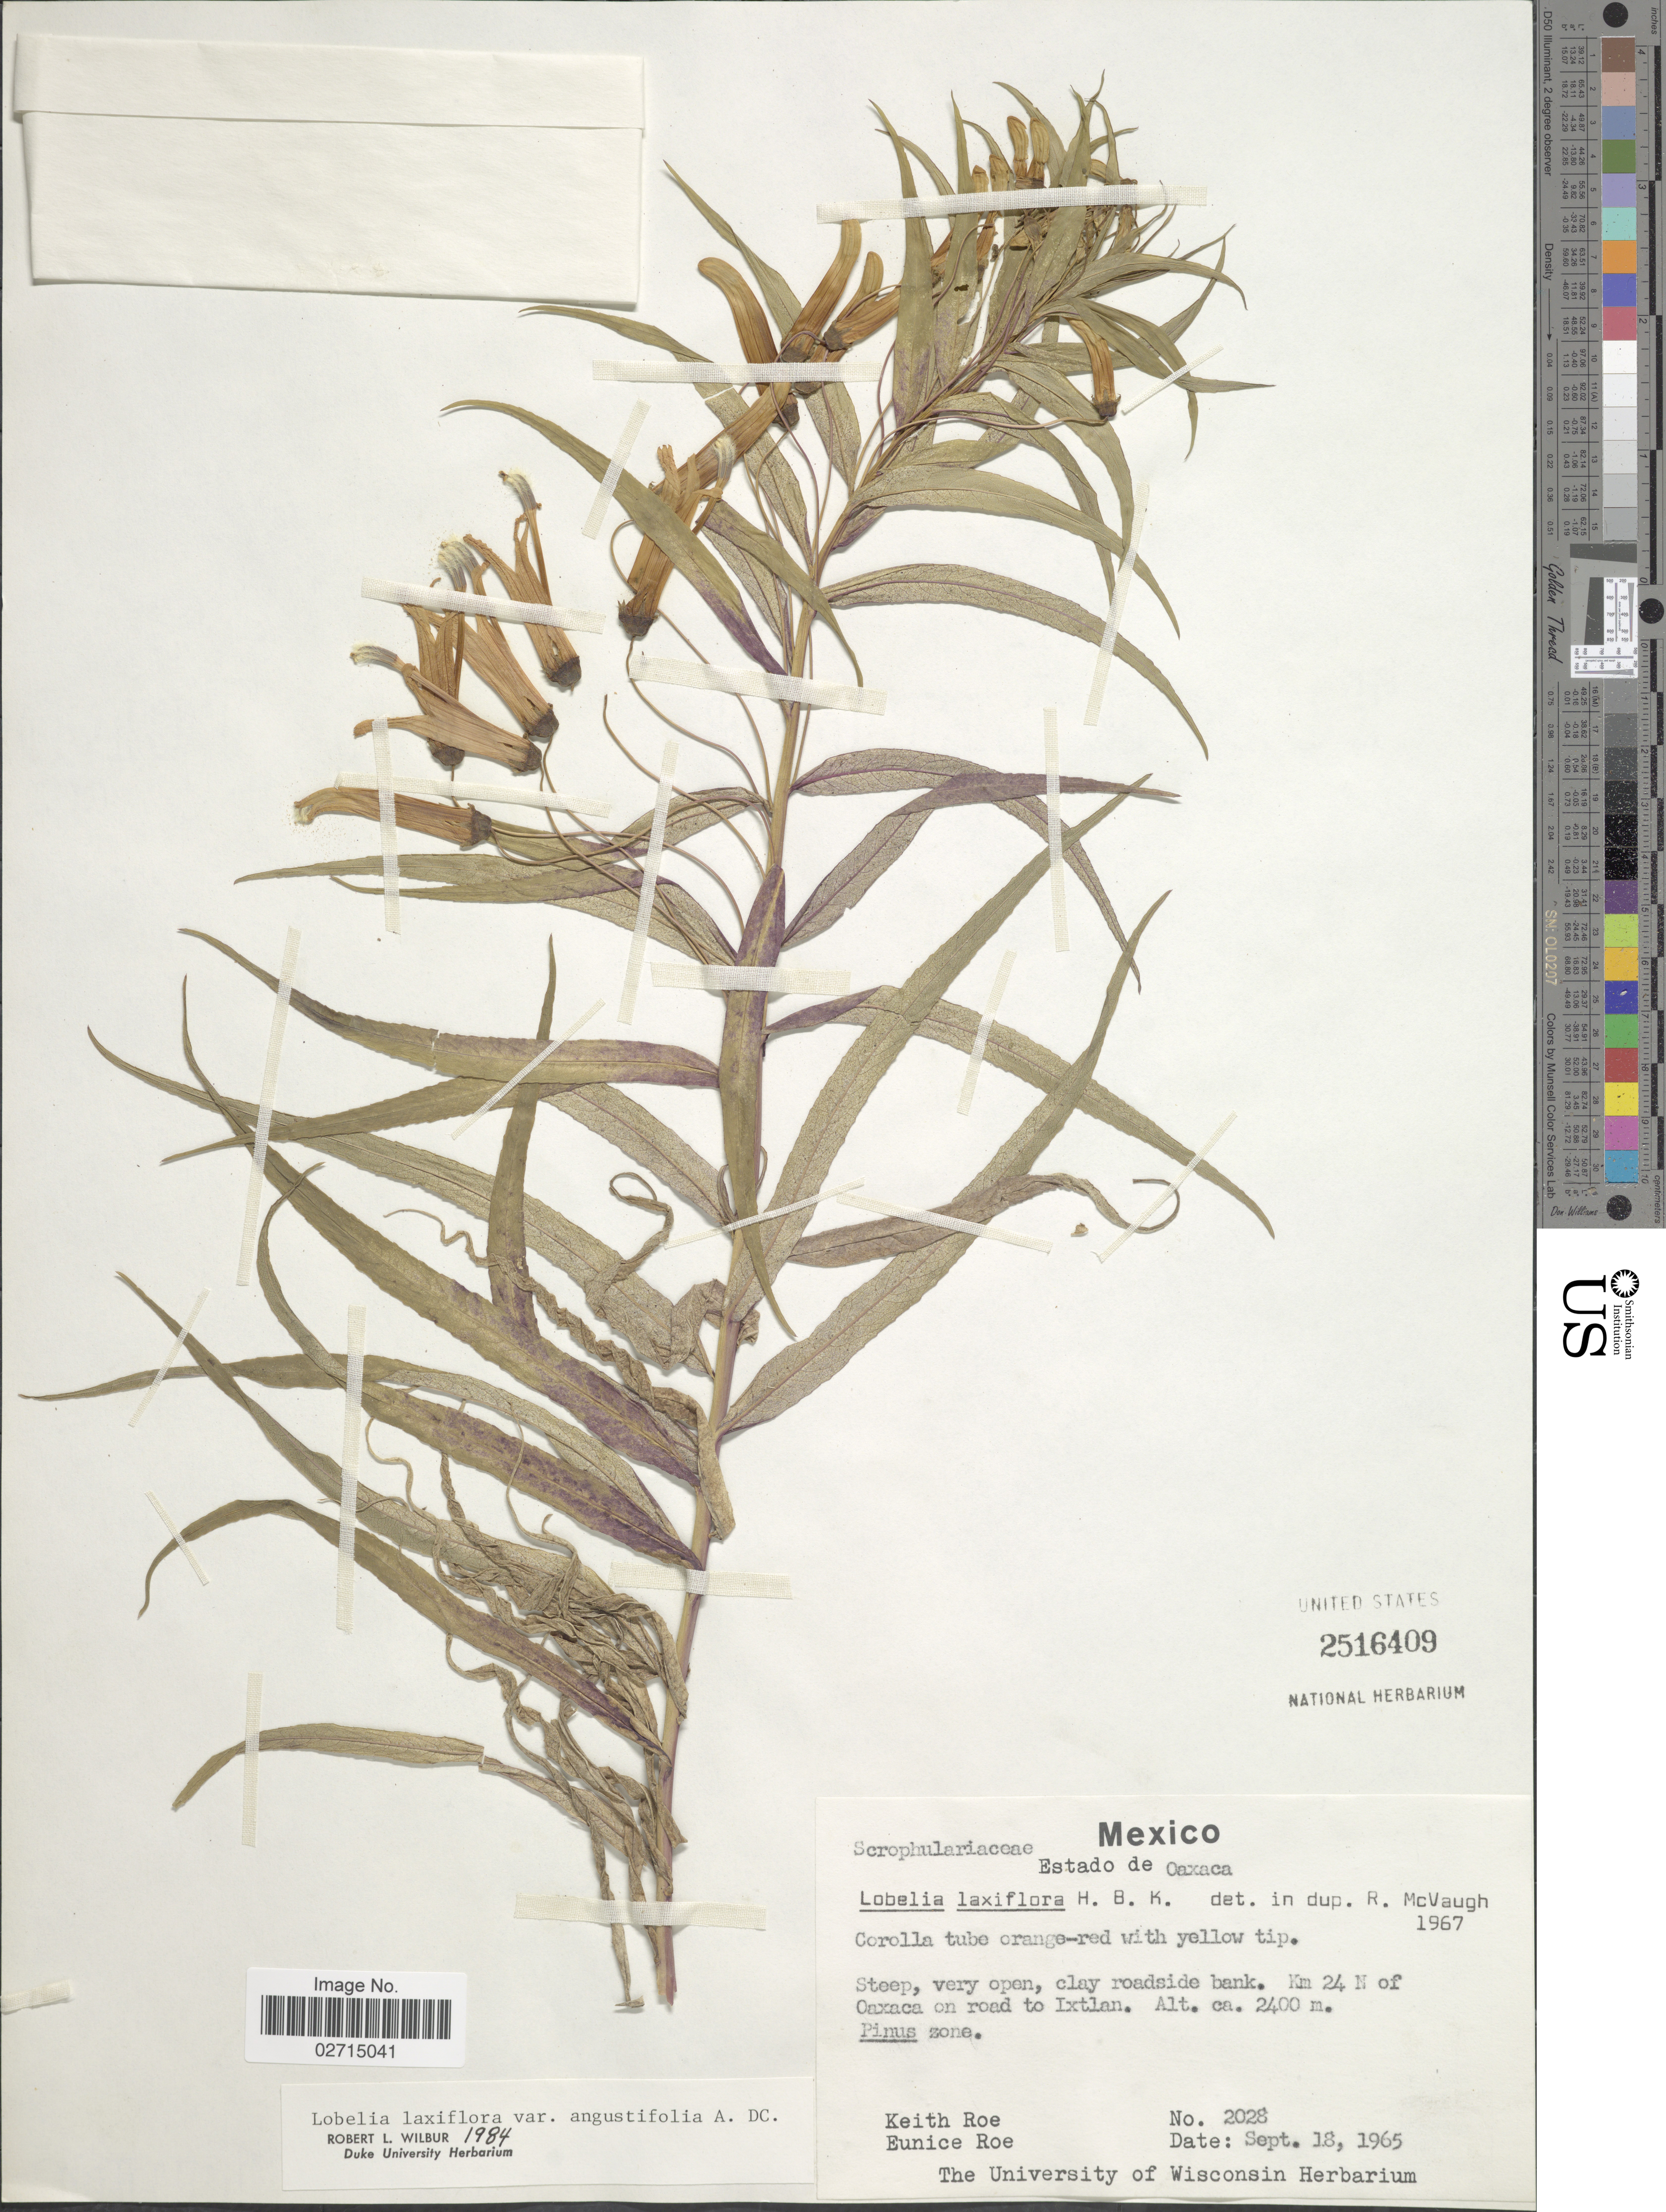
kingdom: Plantae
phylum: Tracheophyta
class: Magnoliopsida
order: Asterales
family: Campanulaceae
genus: Leptocodon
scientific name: Leptocodon laxiflora var. angustifolia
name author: A. DC.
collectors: K. E. Roe & E. Roe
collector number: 2028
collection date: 1965-09-18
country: Mexico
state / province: Oaxaca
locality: Estado do Oaxaca, Km 24 N of Oaxaca on road to Ixtlan.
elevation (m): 2400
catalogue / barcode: US 2516409